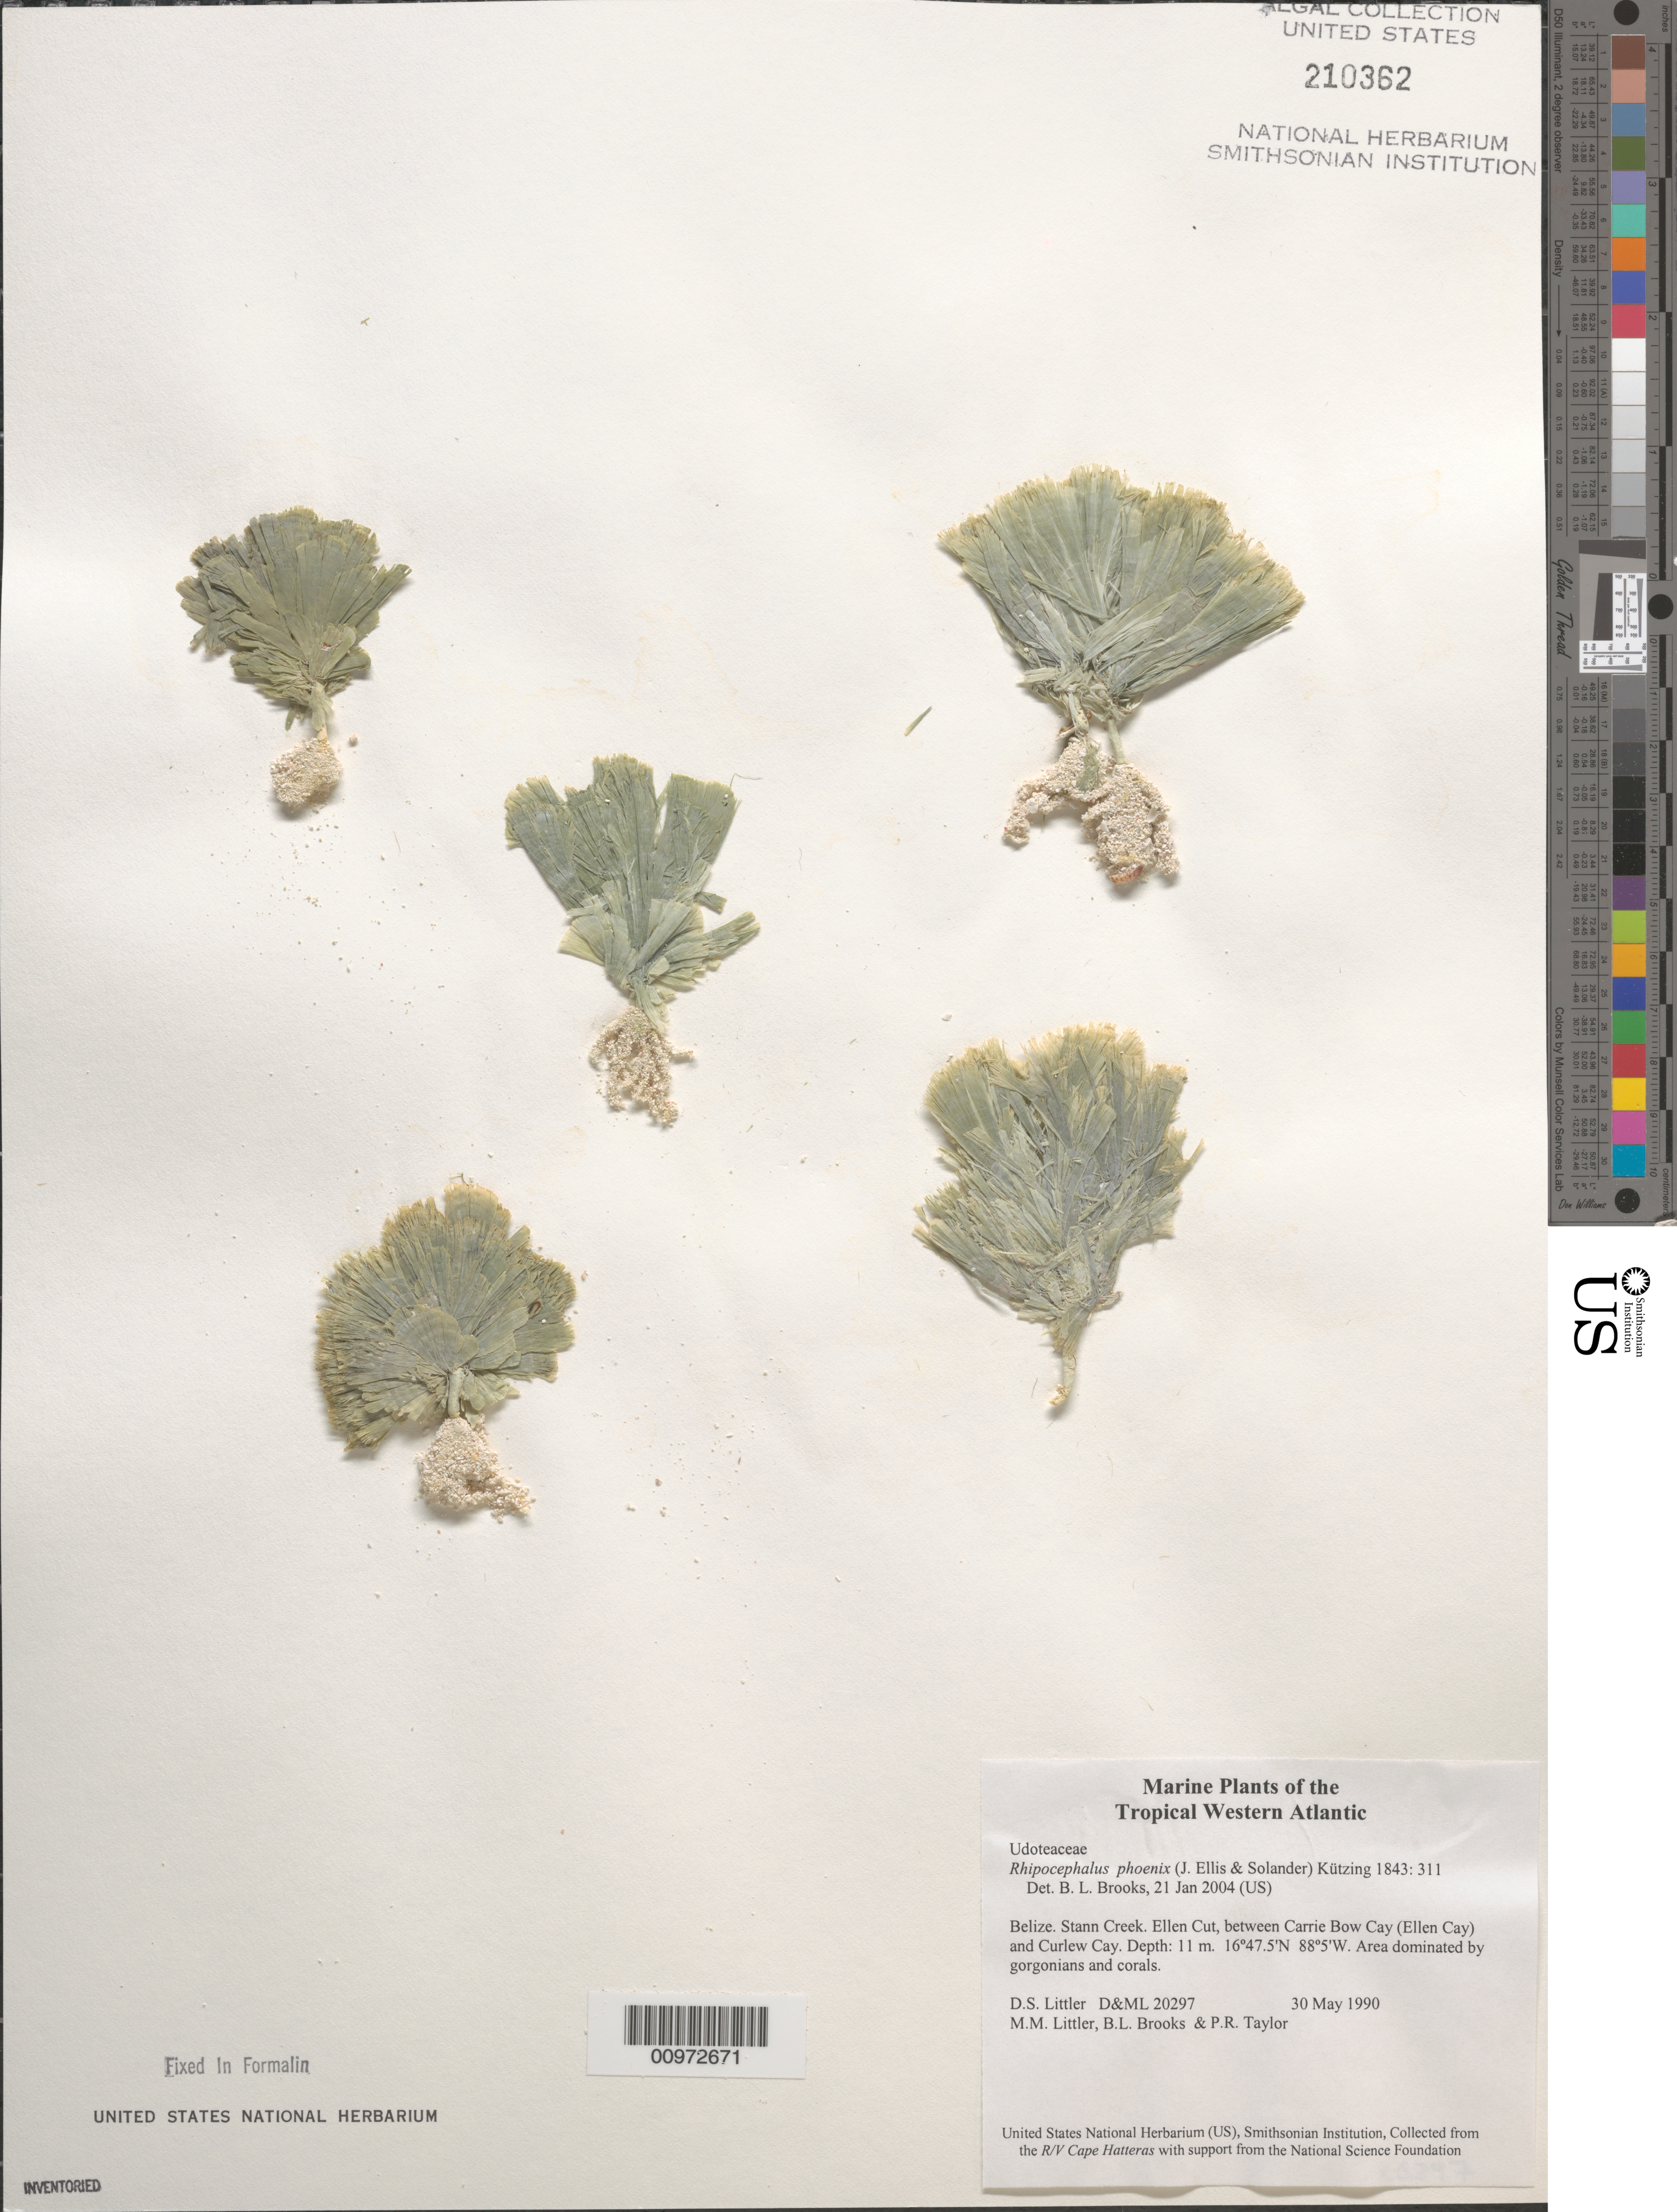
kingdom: Plantae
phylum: Chlorophyta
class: Ulvophyceae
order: Bryopsidales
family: Udoteaceae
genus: Rhipocephalus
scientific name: Rhipocephalus phoenix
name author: (J. Ellis & Sol.) Kütz.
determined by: Brooks, B. L., (BOT), Smithsonian Institution - National Museum of Natural History (UNITED STATES)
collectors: D. S. Littler, M. M. Littler, B. Brooks & P. R. Taylor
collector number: D&ML 20297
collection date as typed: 30 may 1990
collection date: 1990-05-30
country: Belize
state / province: Stann Creek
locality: Ellen Cut, between Carrie Bow Cay (Ellen Cay) and Curlew Cay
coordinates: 16 47.5'N, 88 5"W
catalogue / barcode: US 210362